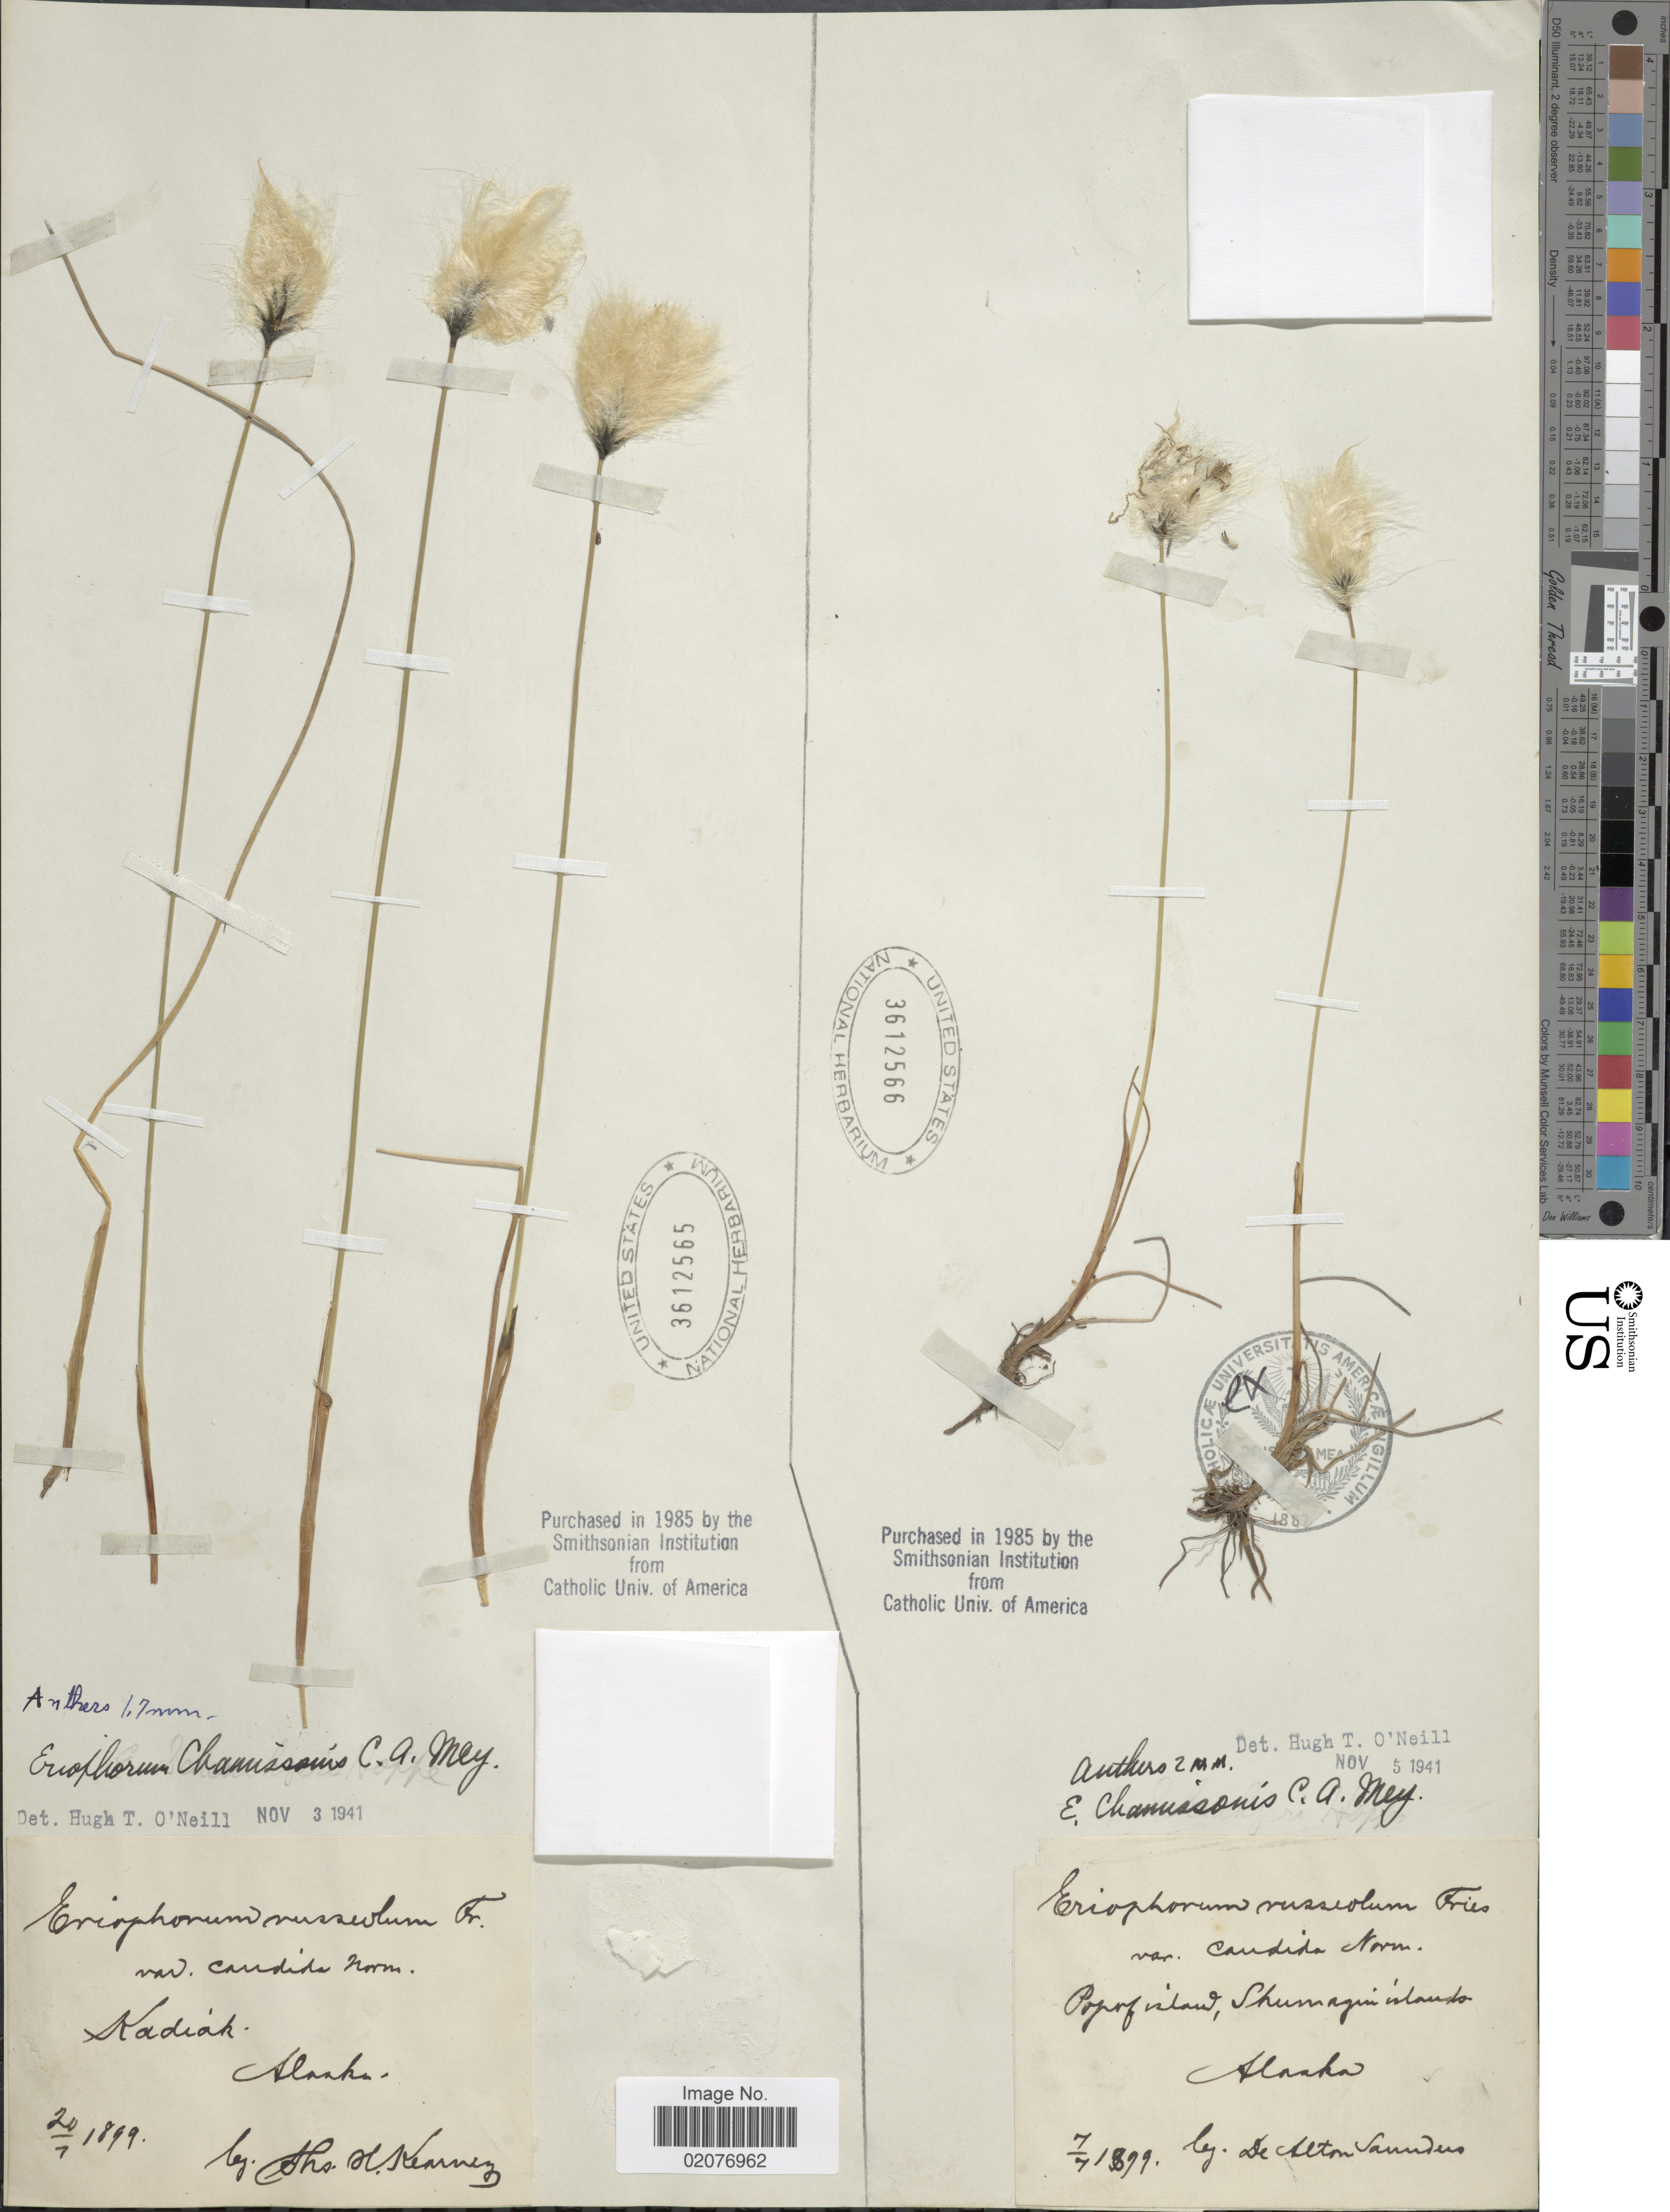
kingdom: Plantae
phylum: Tracheophyta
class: Liliopsida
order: Poales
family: Cyperaceae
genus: Eriophorum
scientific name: Eriophorum chamissonis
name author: C.A. Mey.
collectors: T. H. Kearney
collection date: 1899-07-20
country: United States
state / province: Alaska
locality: Kadiak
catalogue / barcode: US 3612565